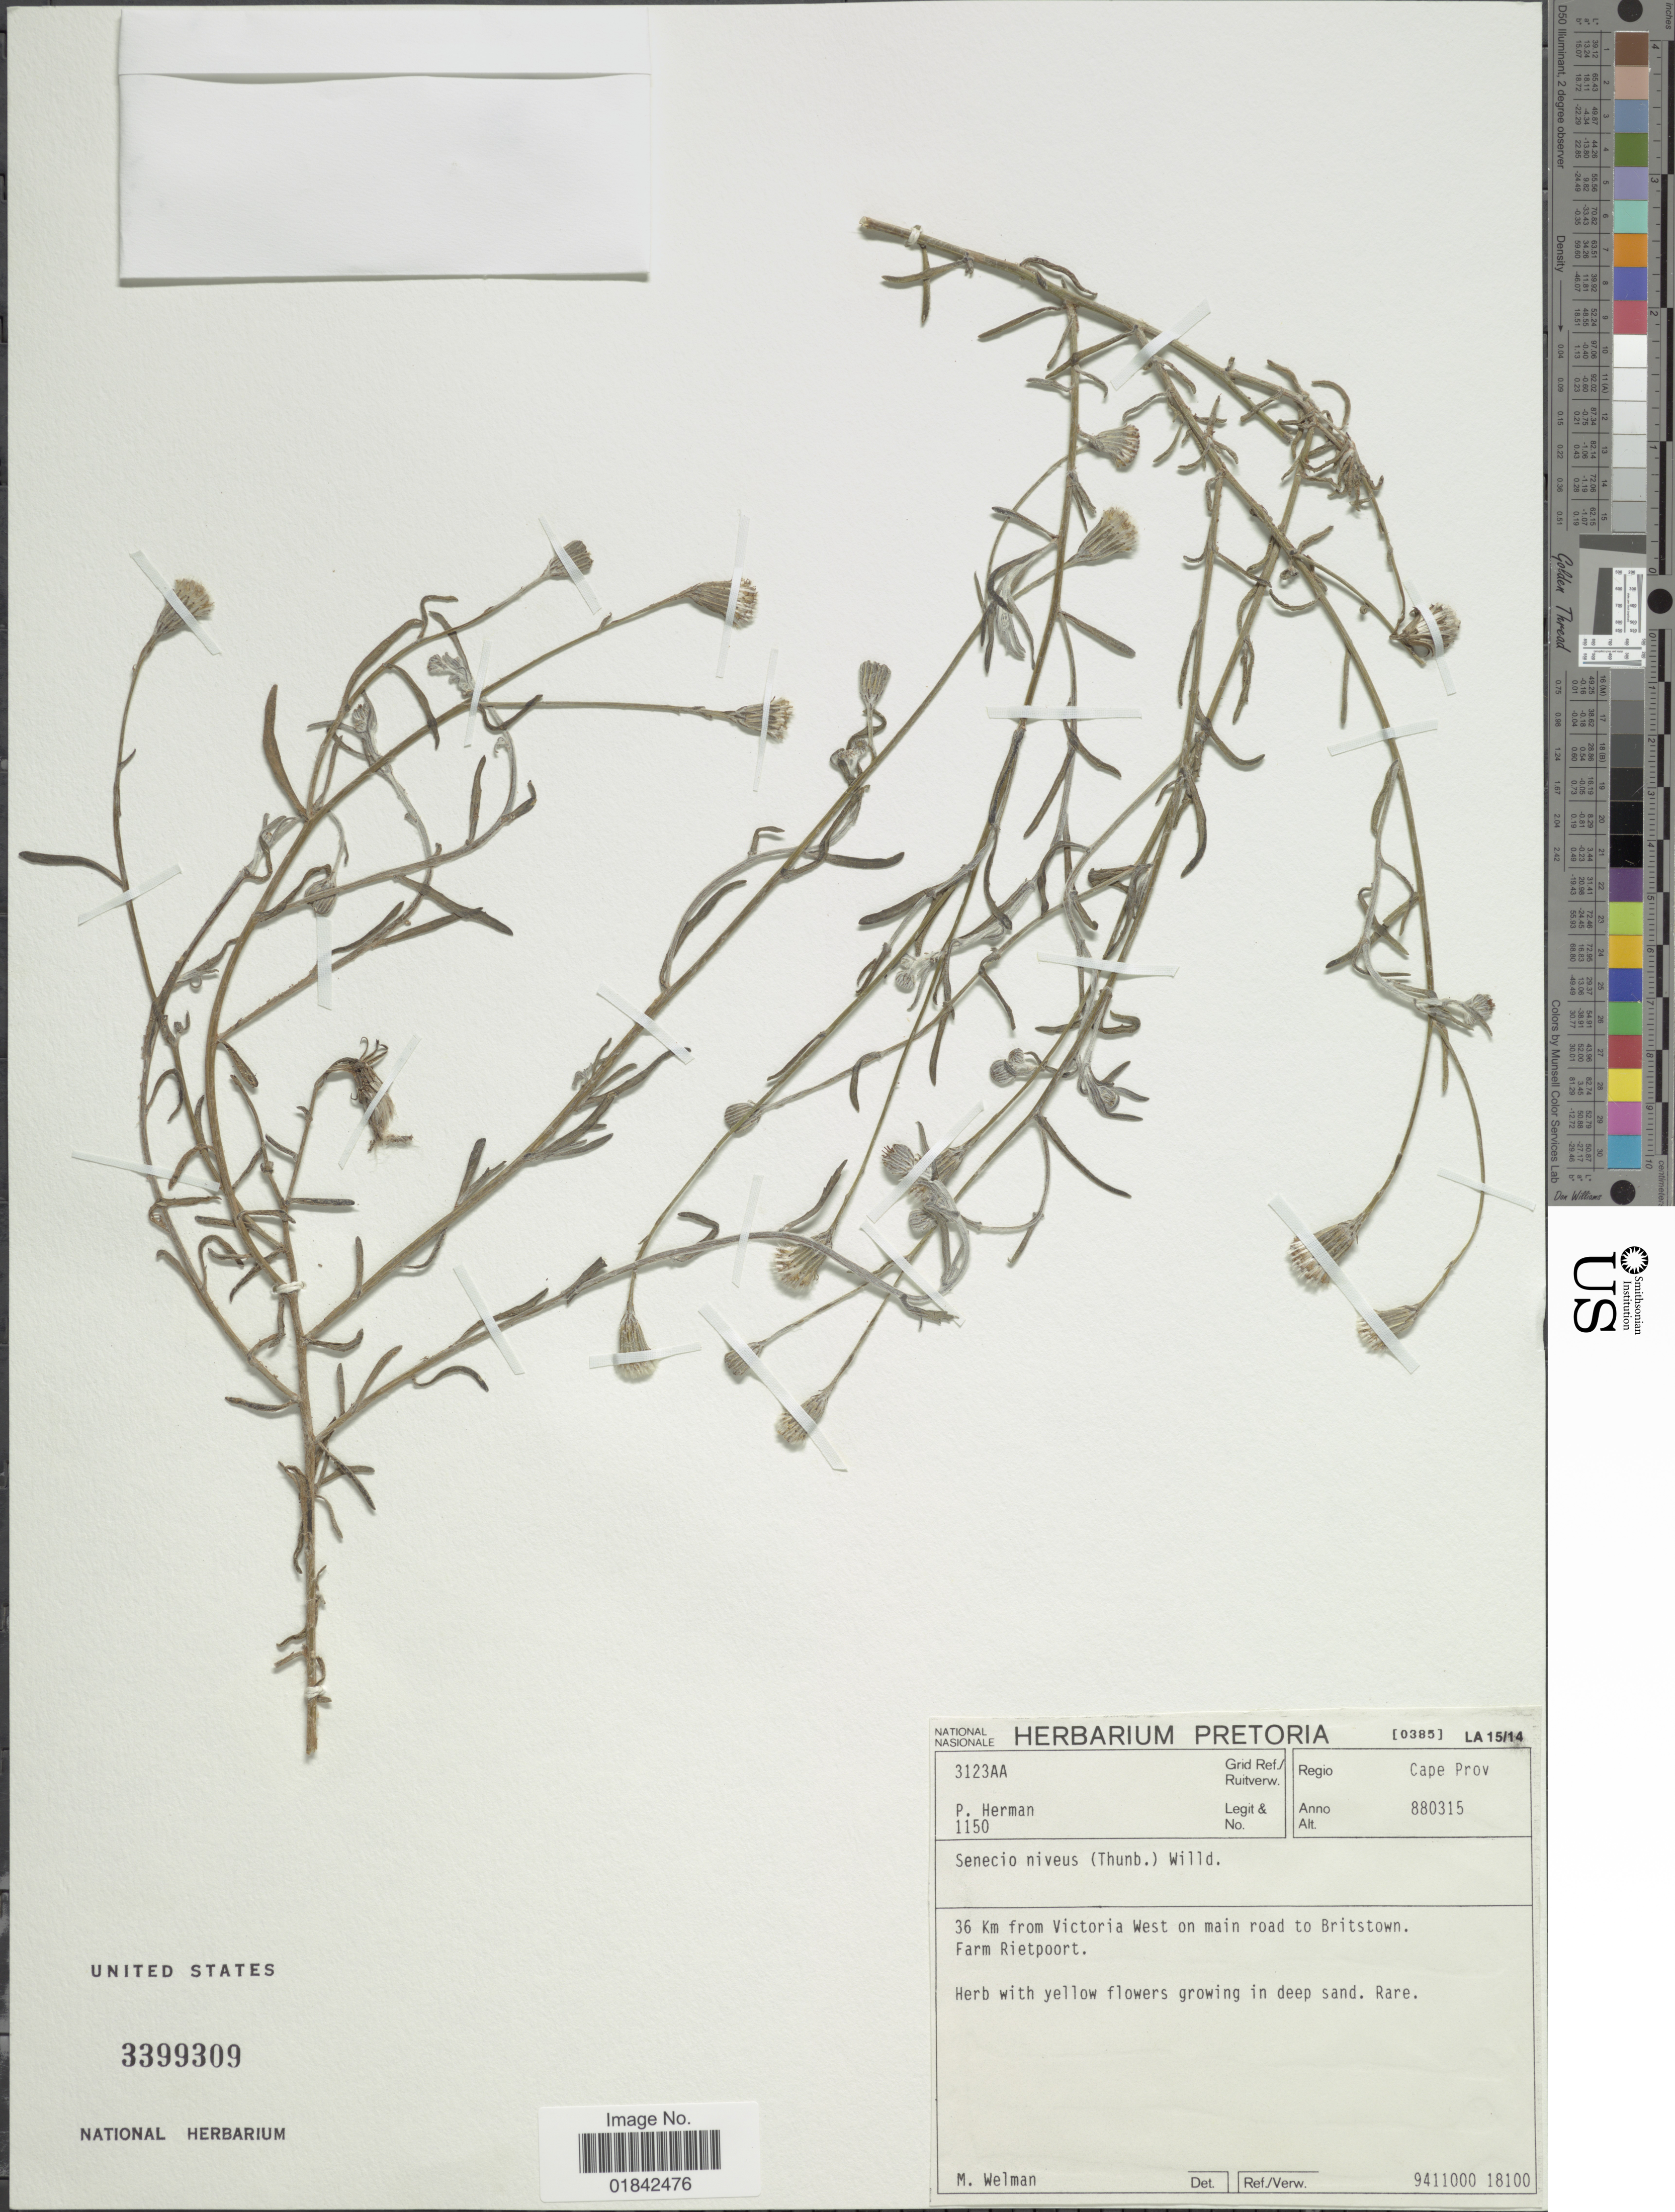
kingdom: Plantae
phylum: Tracheophyta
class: Magnoliopsida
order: Asterales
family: Asteraceae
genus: Senecio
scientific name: Senecio niveus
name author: (Thunb.) Willd.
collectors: P. Herman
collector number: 1150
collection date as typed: Transcribed d/m/y: 15/3/88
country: South Africa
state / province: Northern Cape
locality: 36 Km from Victoria West on main road to Britstown. Farm Rietpoort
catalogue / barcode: US 3399309